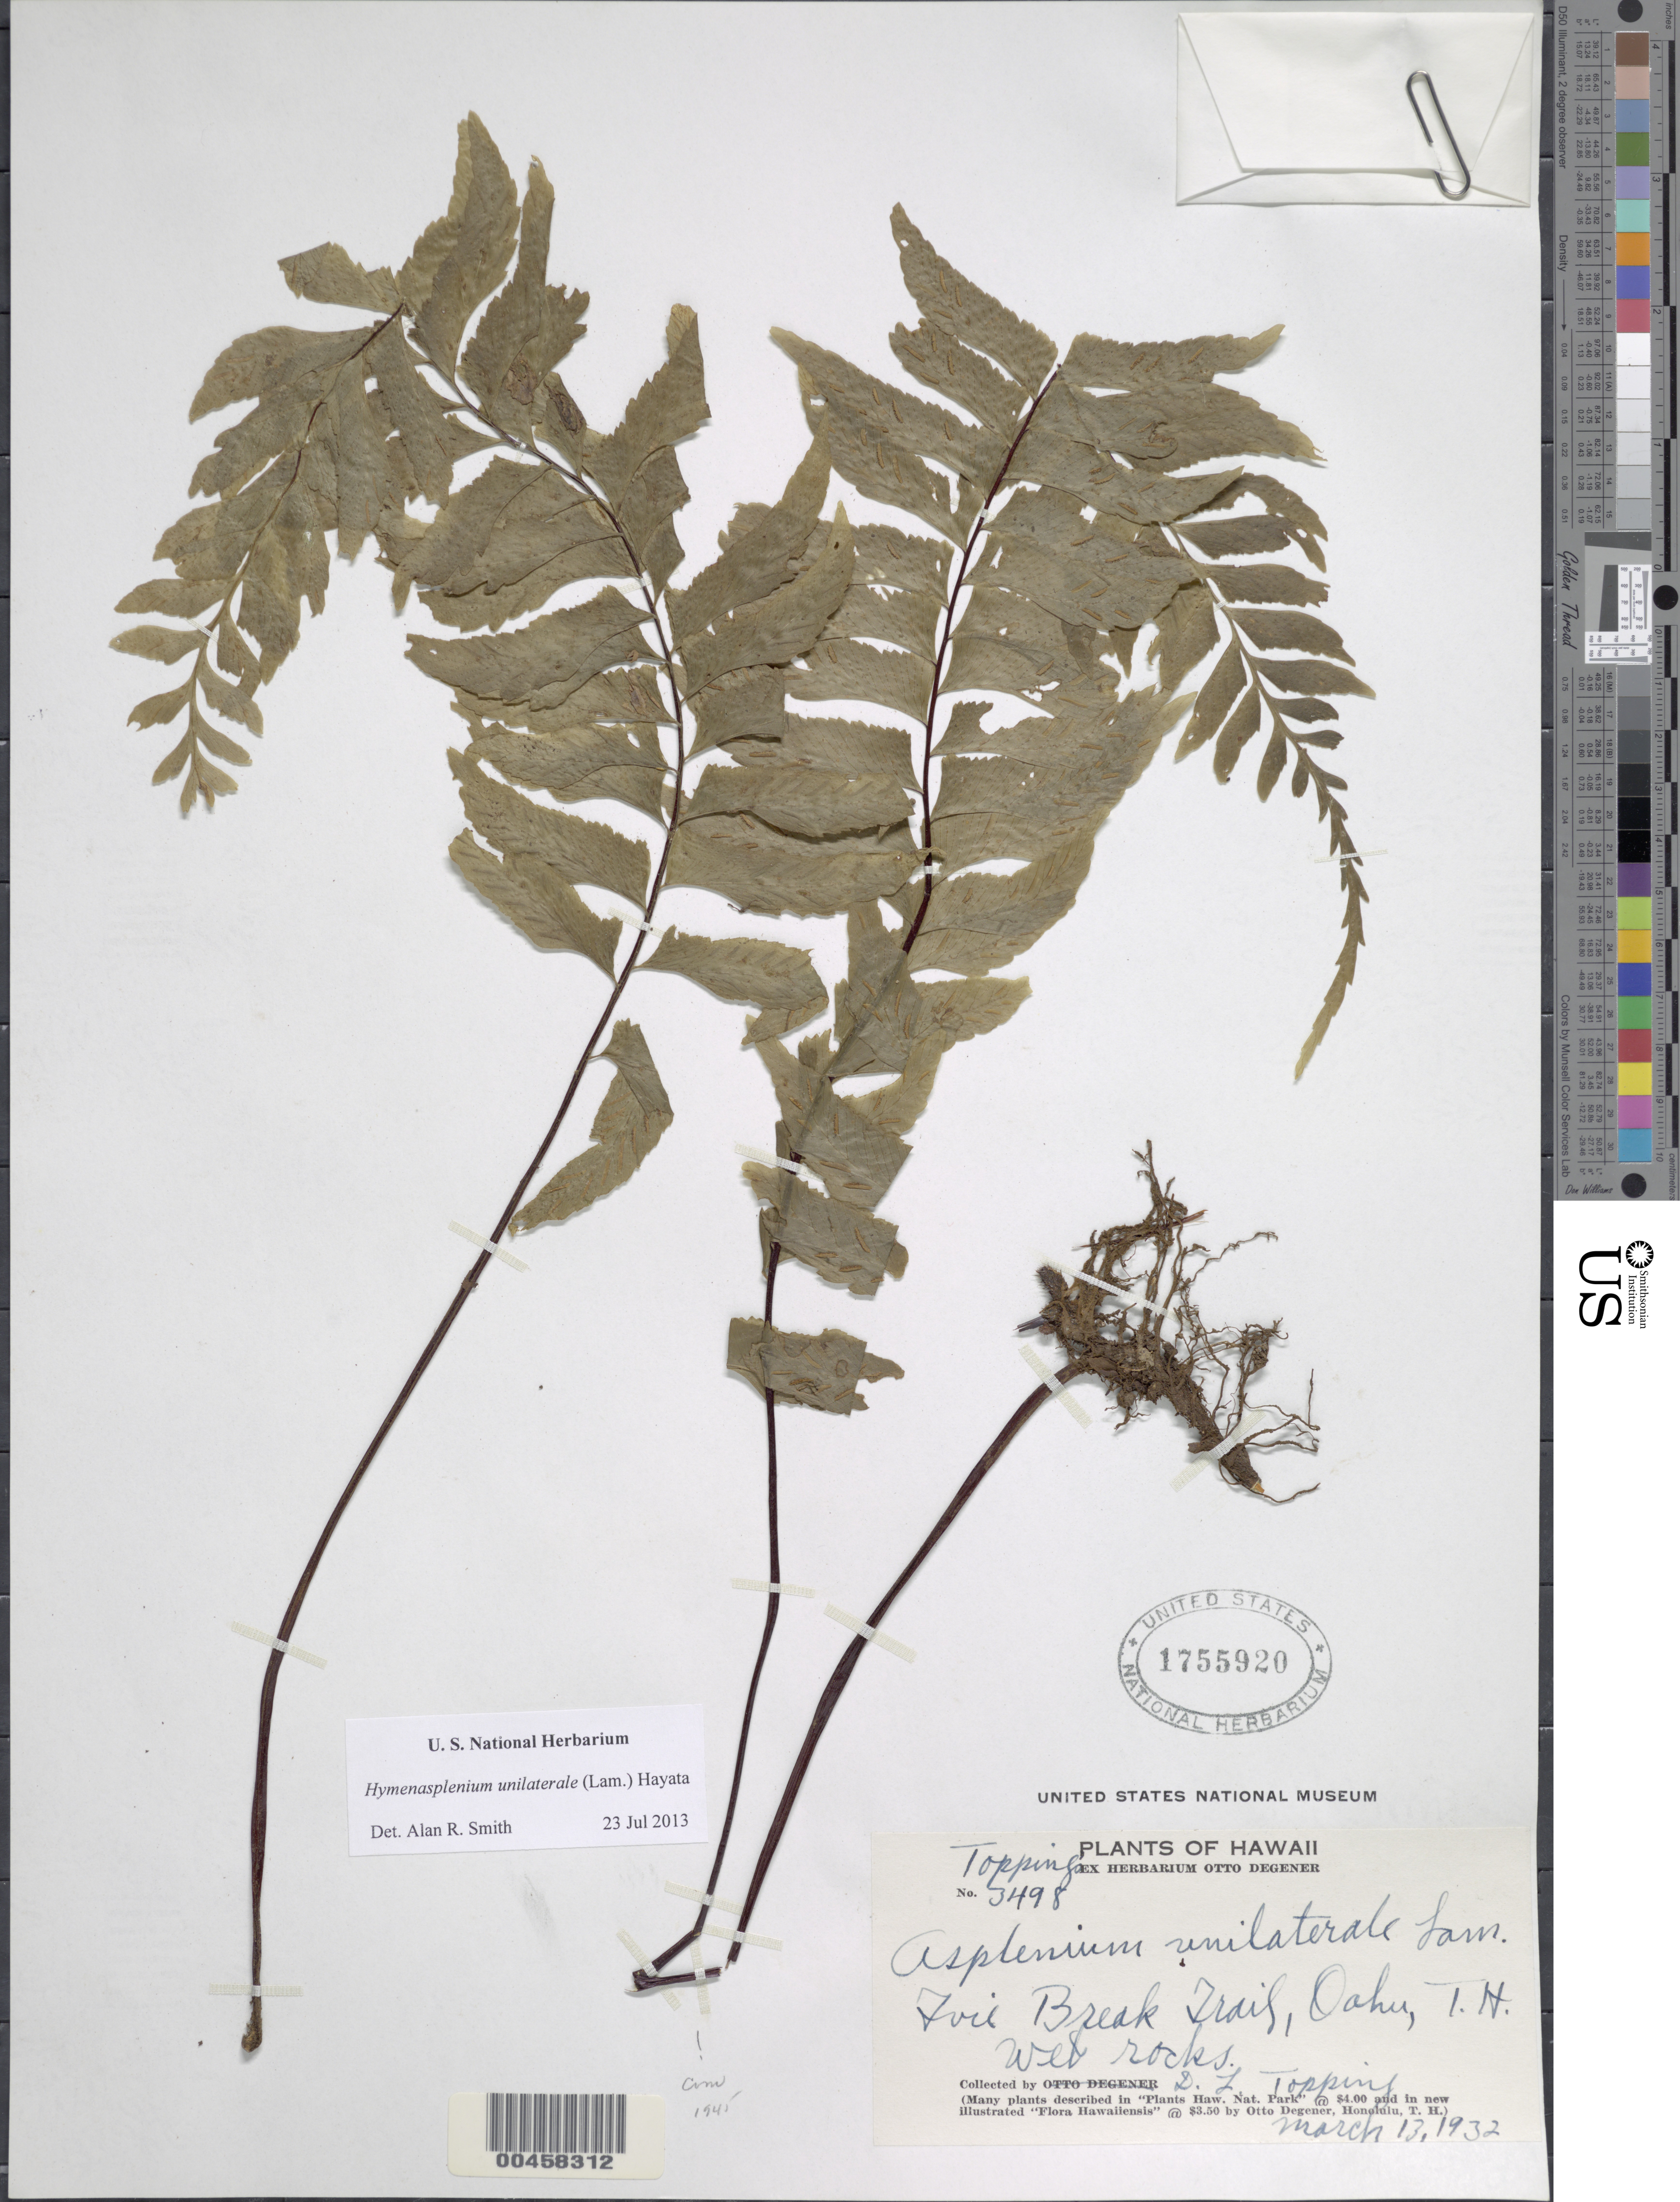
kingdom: Plantae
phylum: Tracheophyta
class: Polypodiopsida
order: Polypodiales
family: Aspleniaceae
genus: Hymenasplenium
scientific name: Hymenasplenium unilaterale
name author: (Lam.) Hayata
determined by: Smith, Alan R., (UC)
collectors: D. L. Topping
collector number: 3498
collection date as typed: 13 Mar 1932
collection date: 1932-03-13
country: United States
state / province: Hawaii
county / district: Honolulu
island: Oahu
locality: Fire Break Trail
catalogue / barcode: US 1755920